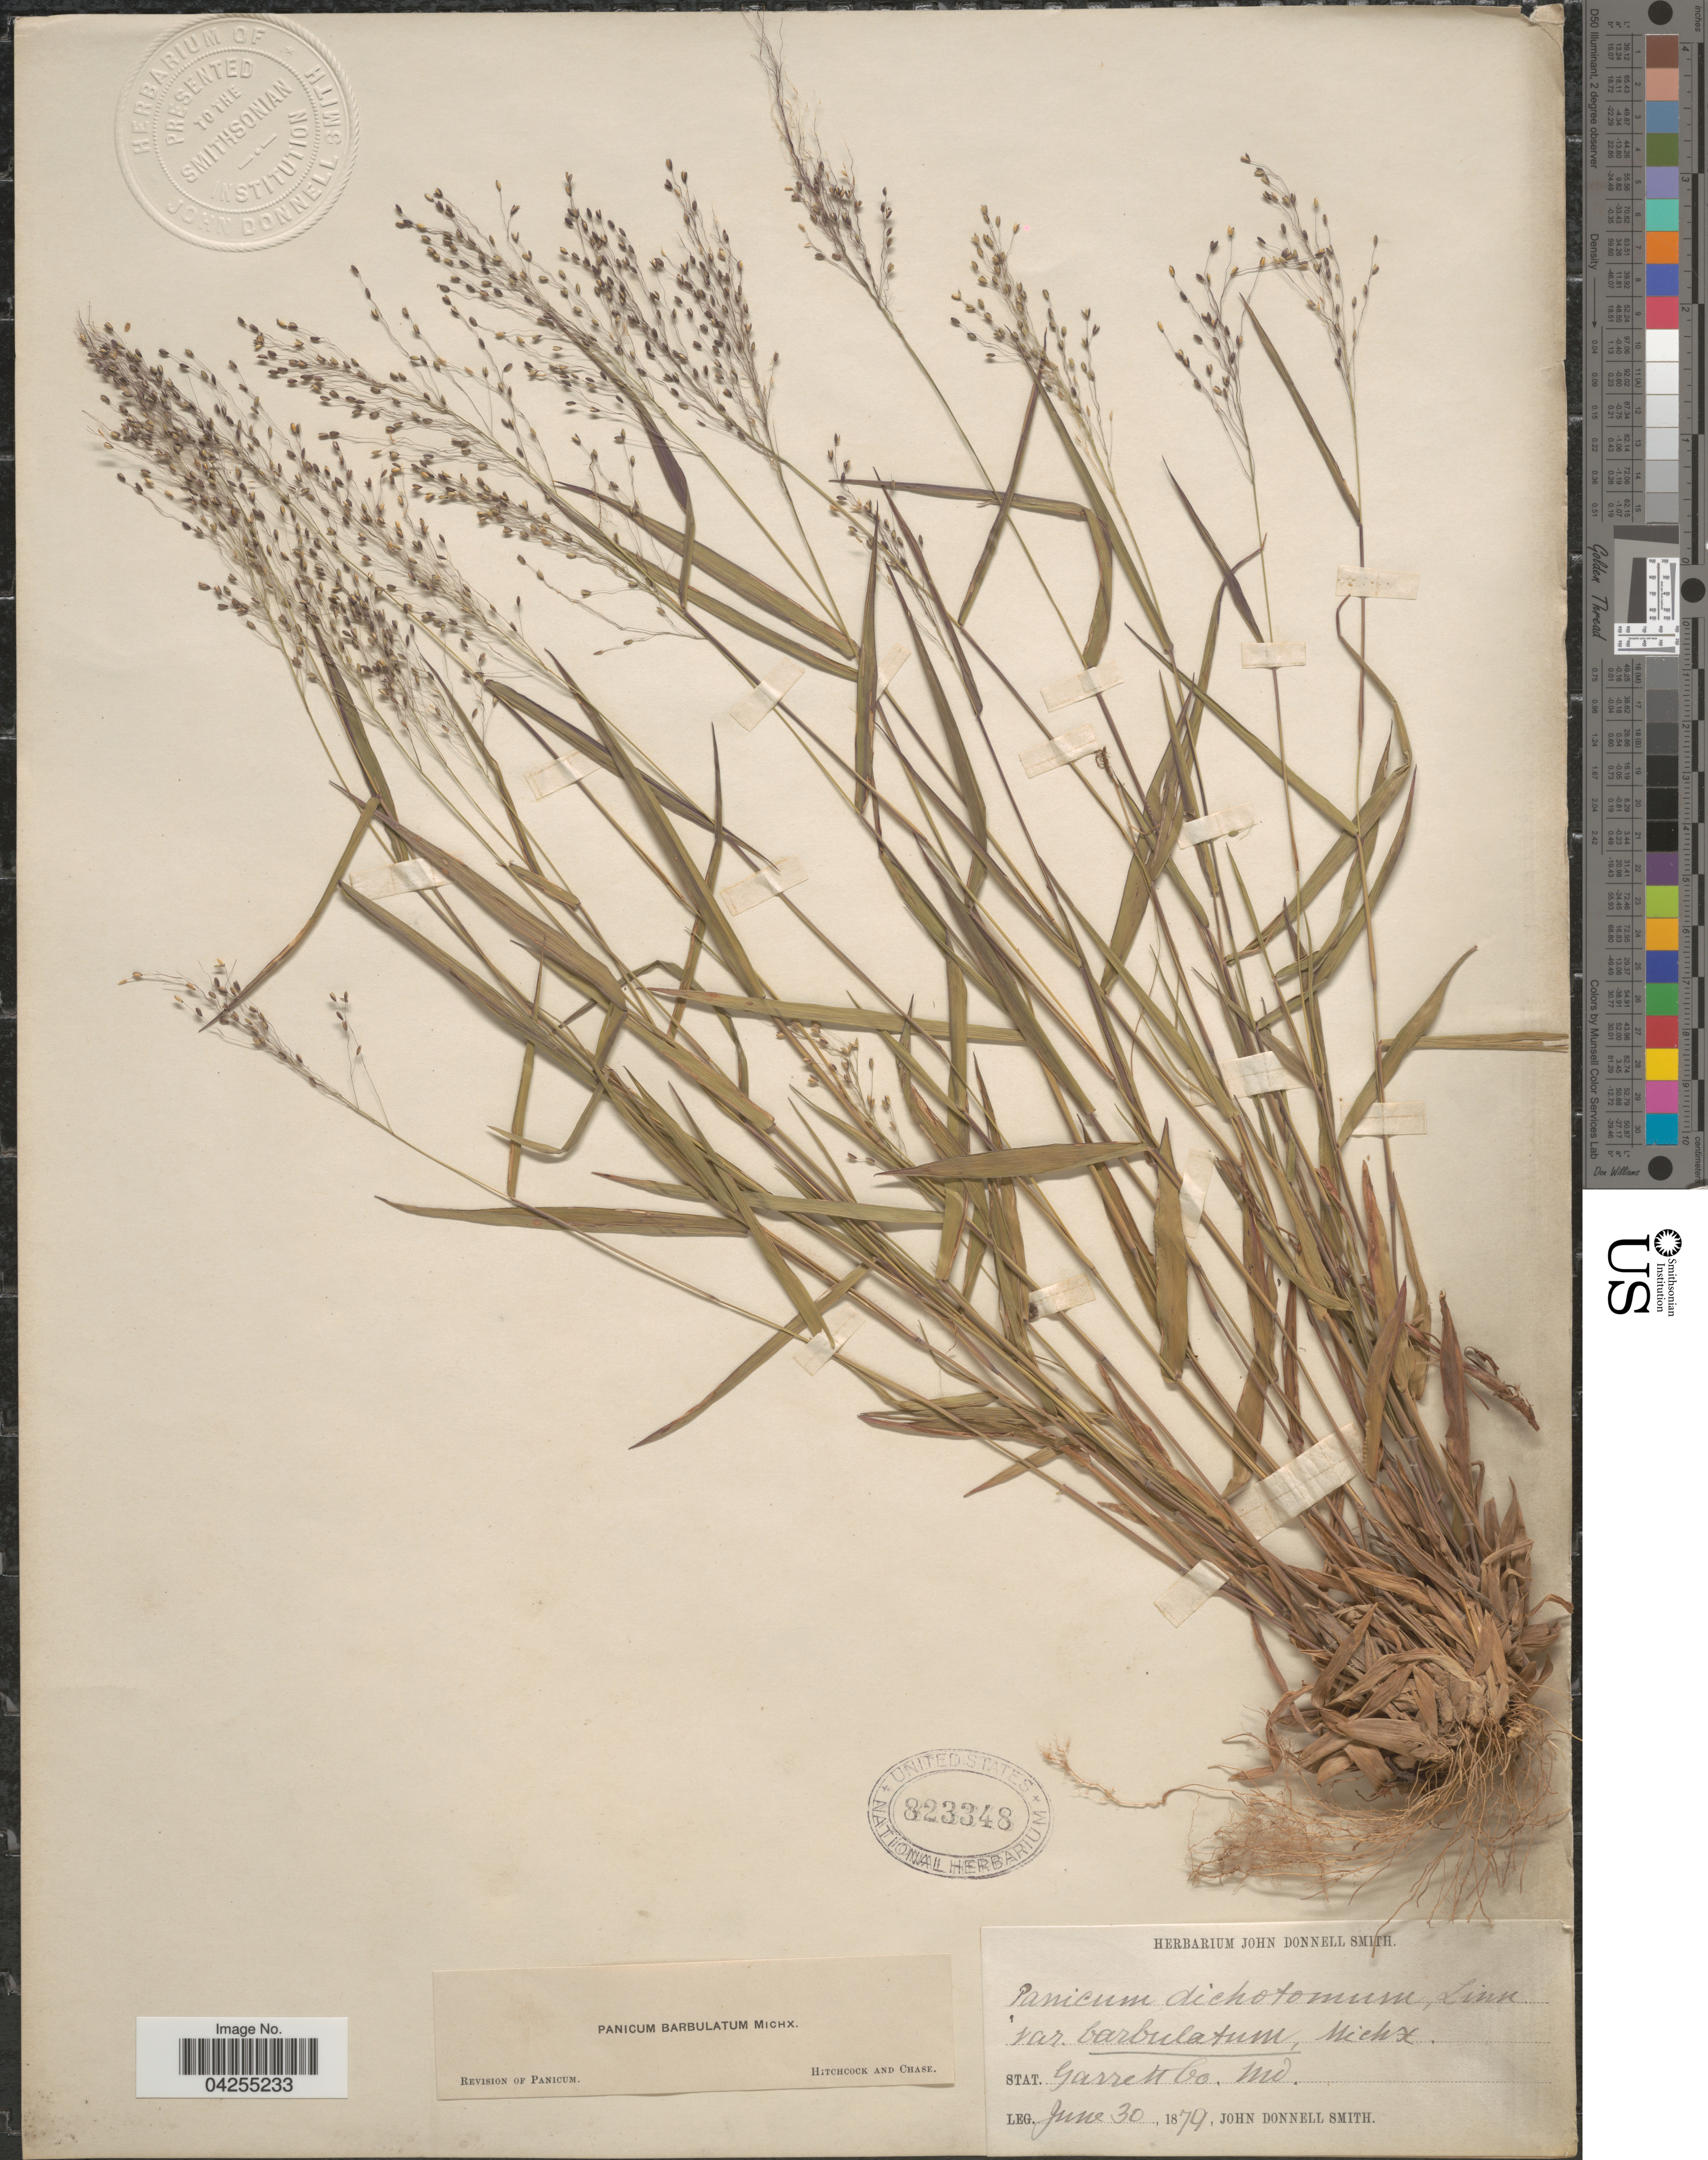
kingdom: Plantae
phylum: Tracheophyta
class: Liliopsida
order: Poales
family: Poaceae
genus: Dichanthelium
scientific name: Dichanthelium dichotomum var. dichotomum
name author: (L.) Gould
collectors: J. Donnell Smith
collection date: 1879-06-30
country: United States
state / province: Maryland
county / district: Garrett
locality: Stat. Garrett Co.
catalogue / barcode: US 823348